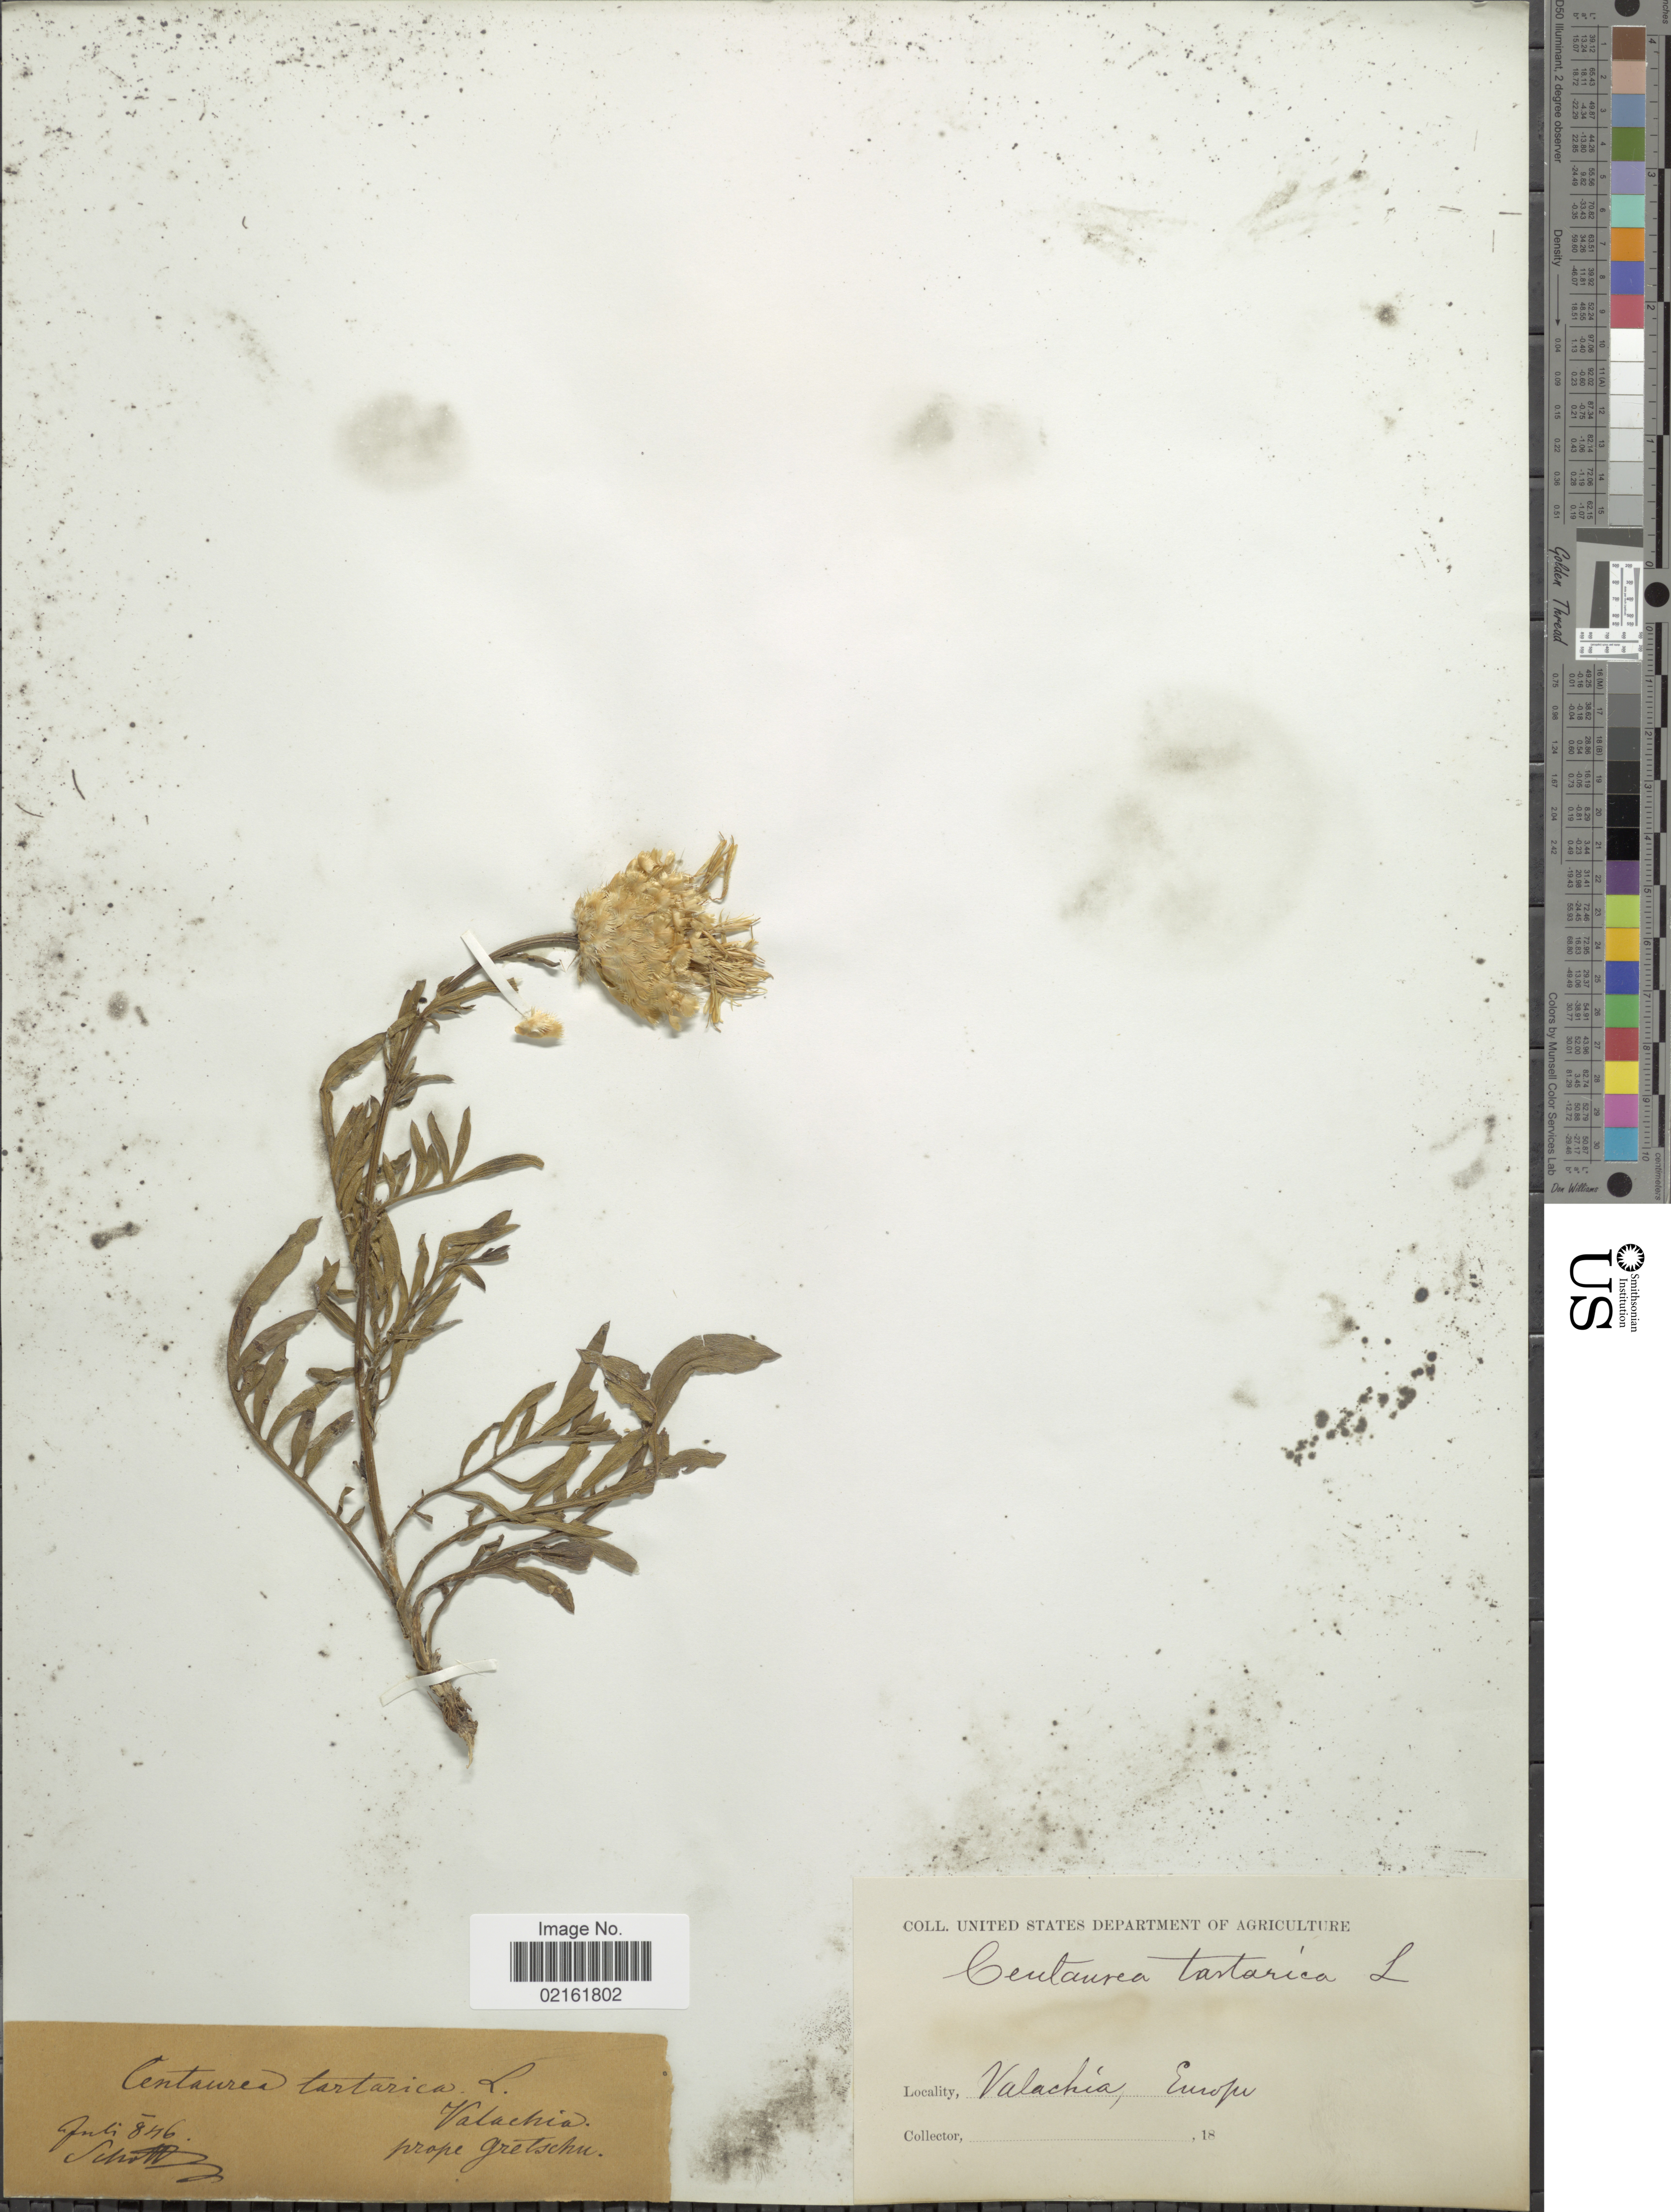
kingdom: Plantae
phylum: Tracheophyta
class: Magnoliopsida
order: Asterales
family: Asteraceae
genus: Centaurea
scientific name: Centaurea orientalis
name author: L.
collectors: Schott, --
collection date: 1846-07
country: Romania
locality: Valachia, prope Gretschu, Europe